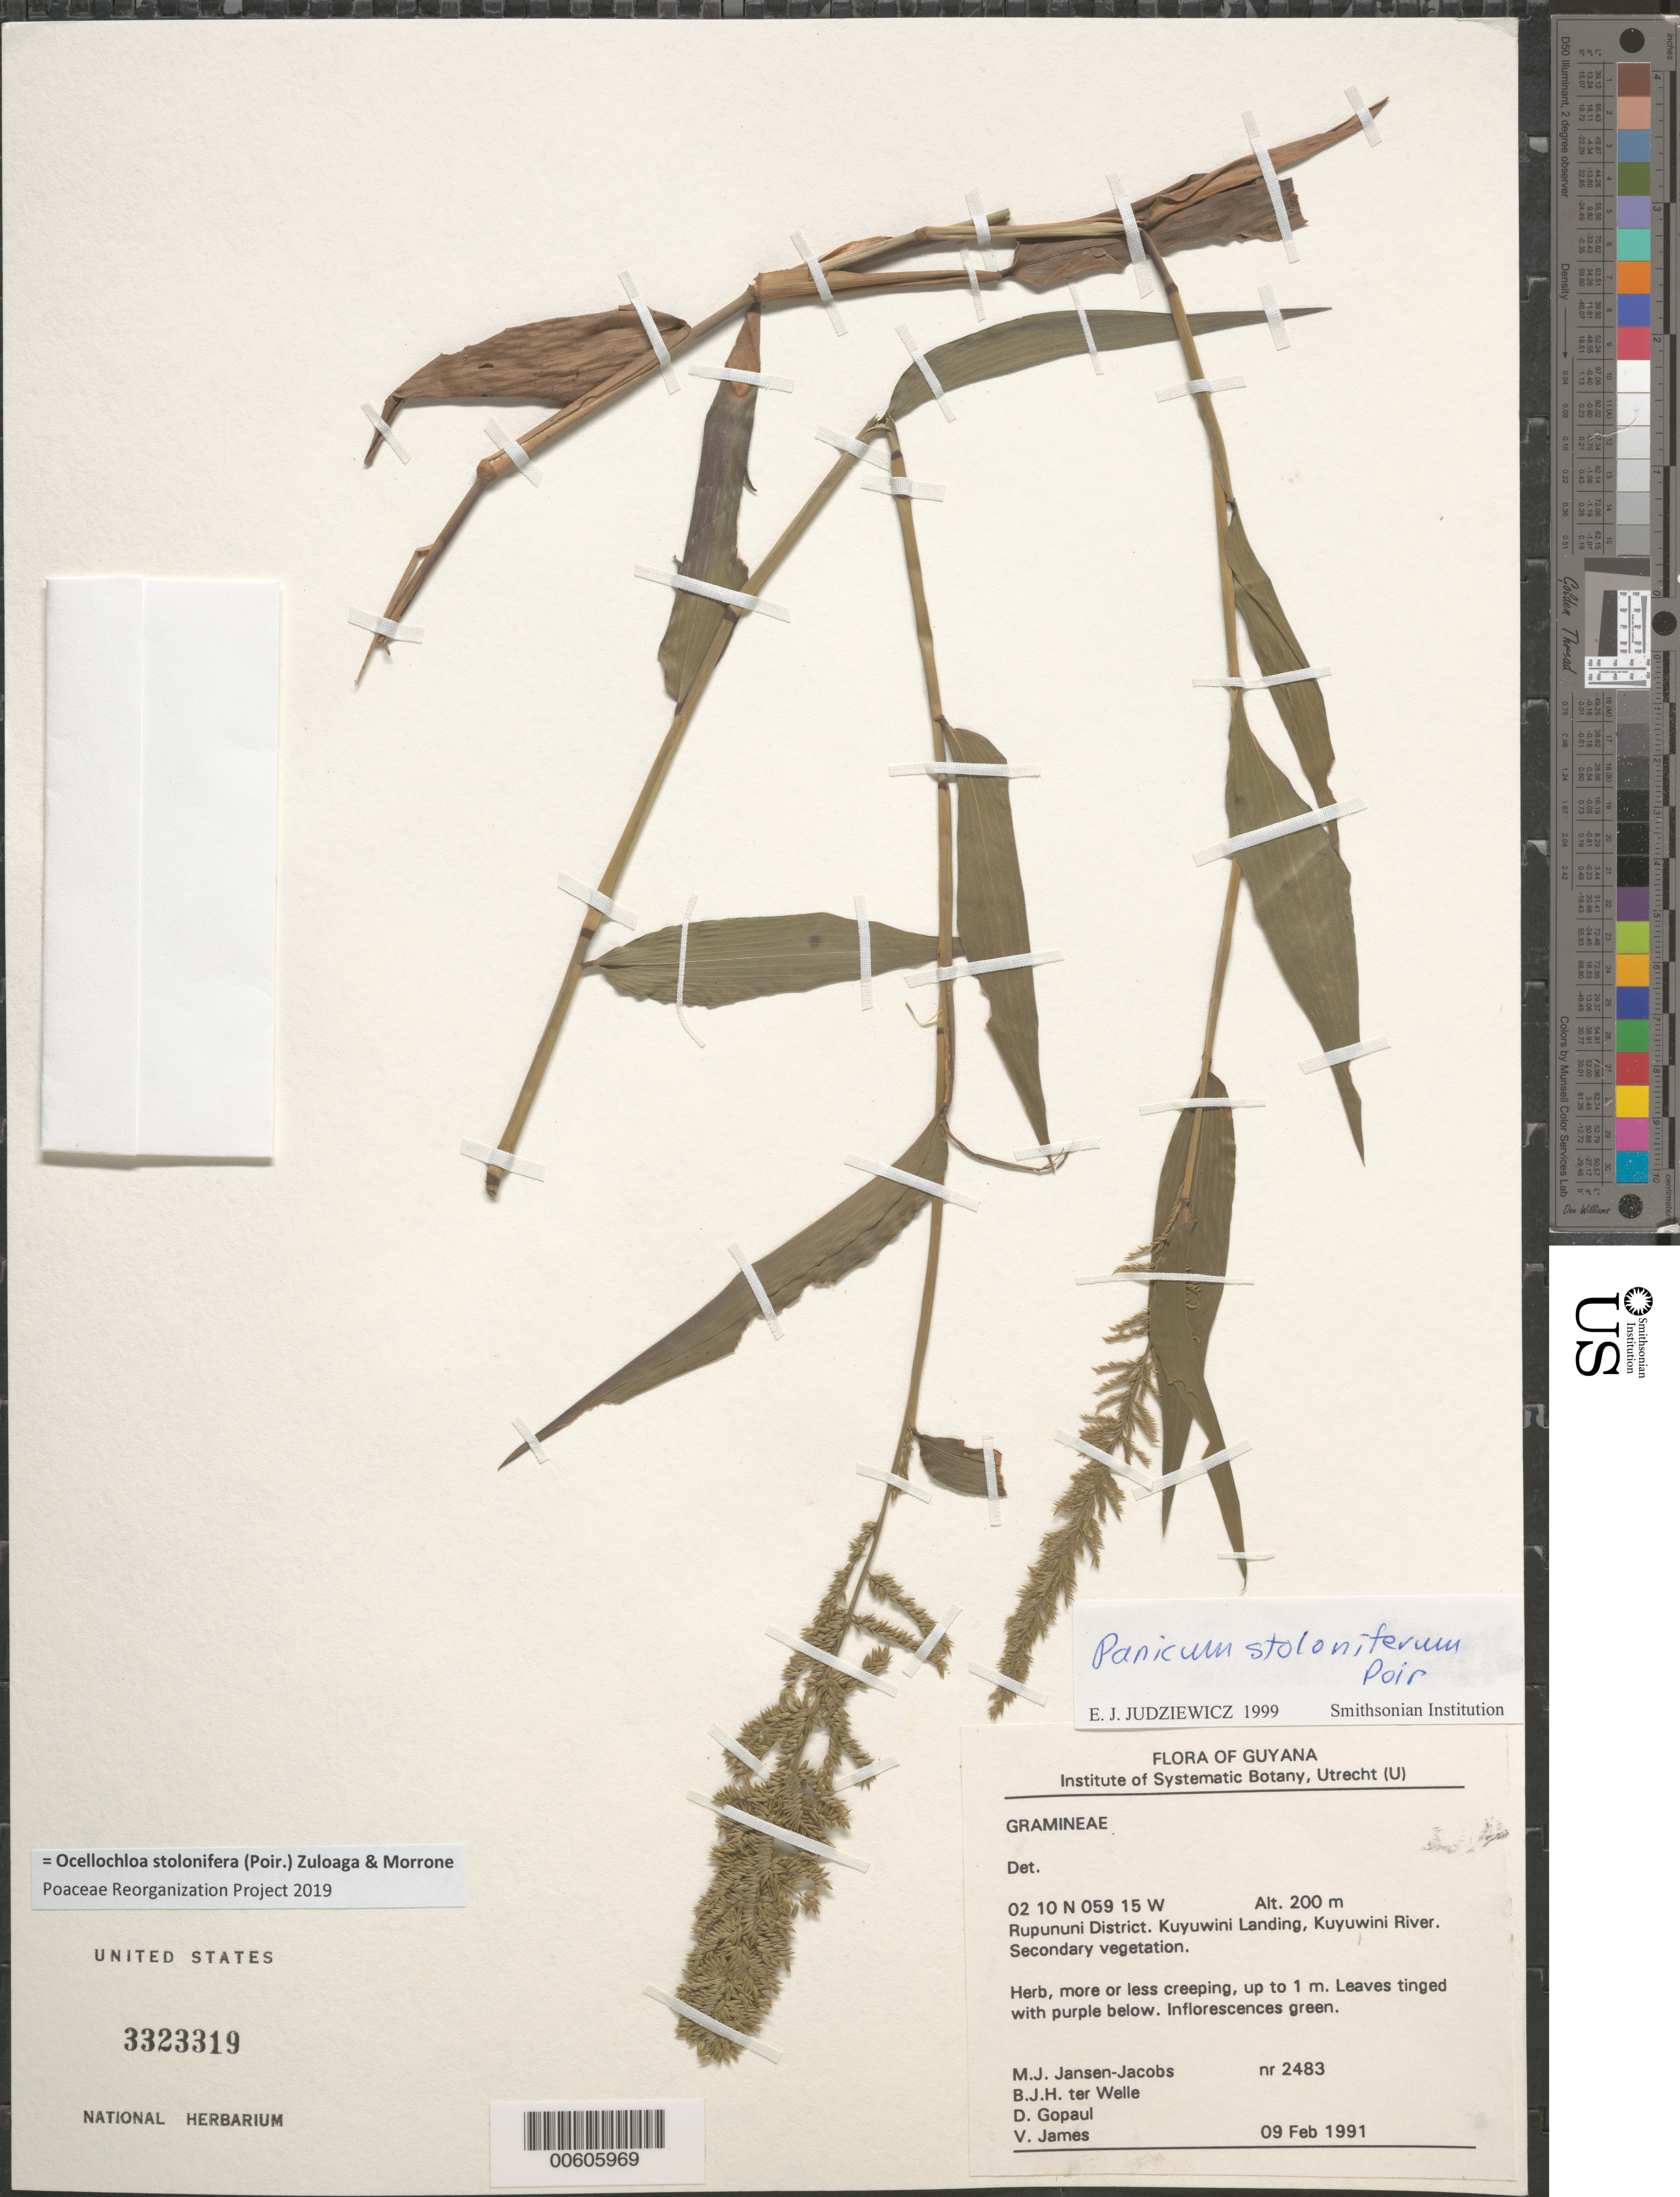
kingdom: Plantae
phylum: Tracheophyta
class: Liliopsida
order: Poales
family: Poaceae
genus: Panicum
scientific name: Panicum stoloniferum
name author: Poir.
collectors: M. J. Jansen-Jacobs, B. Welle, D. Gopaul & V. James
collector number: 2483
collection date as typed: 8-Feb-91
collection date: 1991-02-08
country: Guyana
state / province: U. Takutu-U. Essequibo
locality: Kuyuwini Landing, Kuyuwini River, Rupununi District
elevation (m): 200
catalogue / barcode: US 3323319